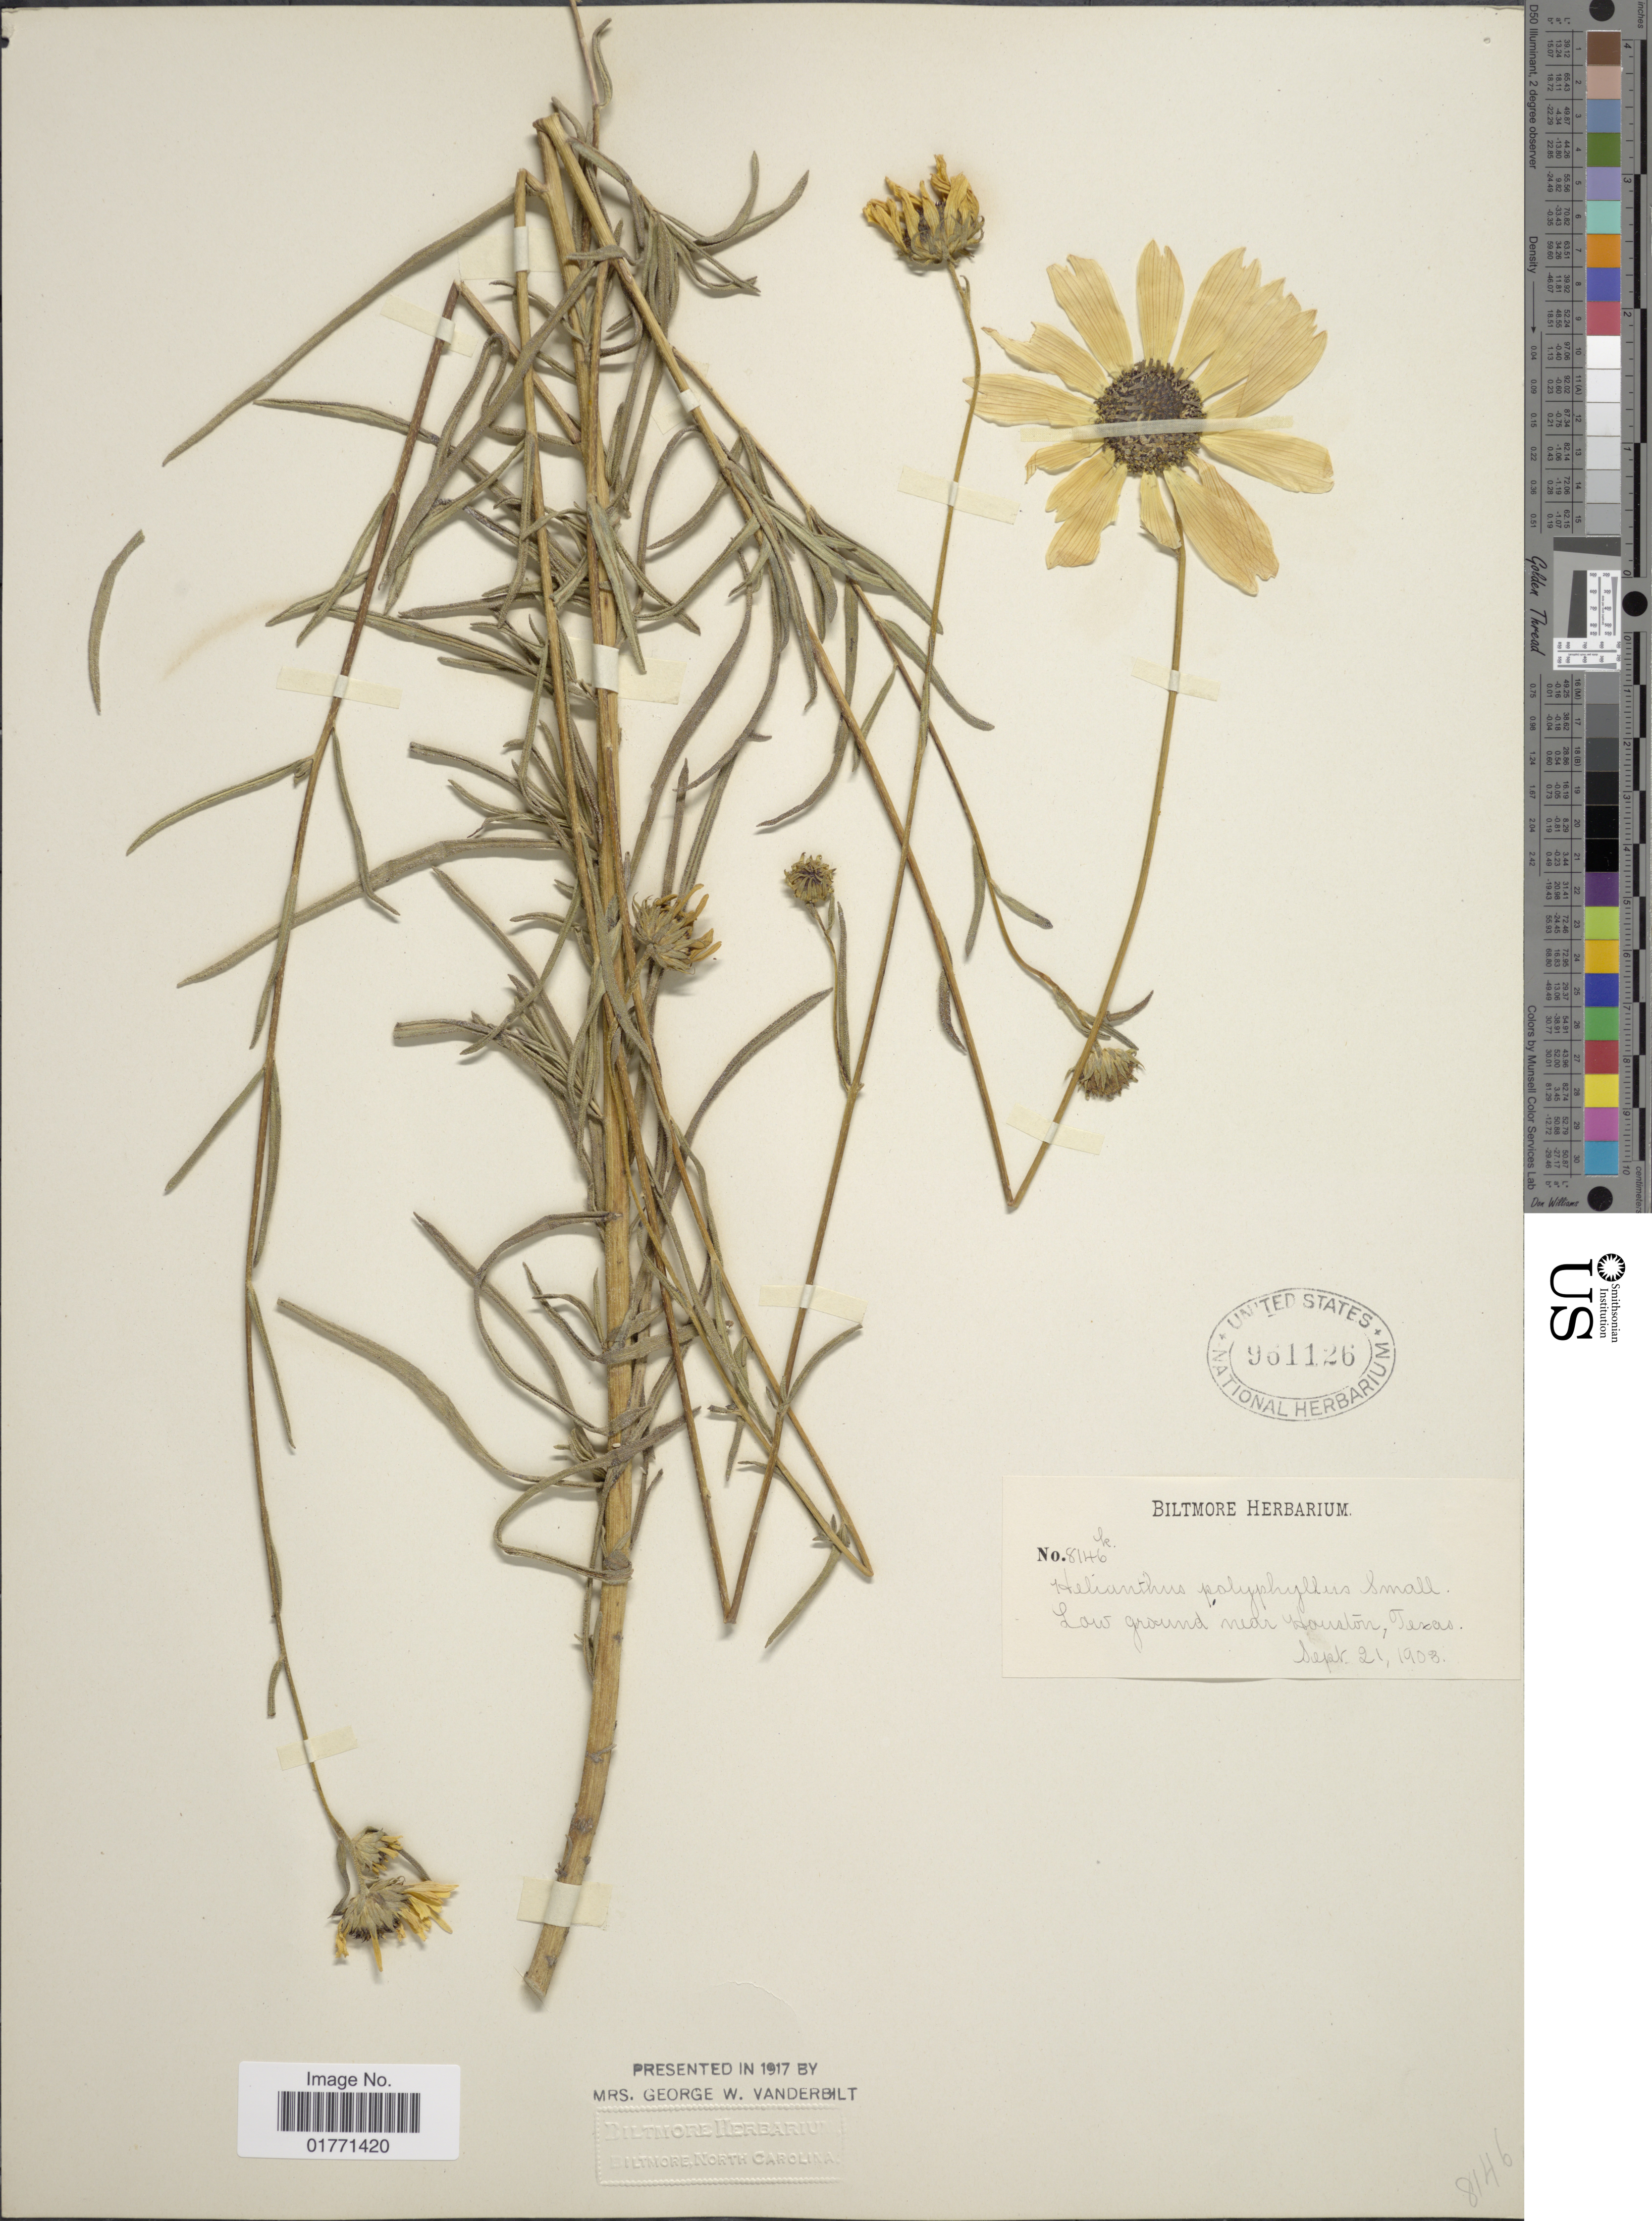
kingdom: Plantae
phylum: Tracheophyta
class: Magnoliopsida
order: Asterales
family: Asteraceae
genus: Helianthus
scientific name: Helianthus polyphyllus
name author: Small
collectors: ex herb. Biltmore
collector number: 8146k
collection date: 1903-09-21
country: United States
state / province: Texas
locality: Low ground near Houston.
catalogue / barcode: US 961126